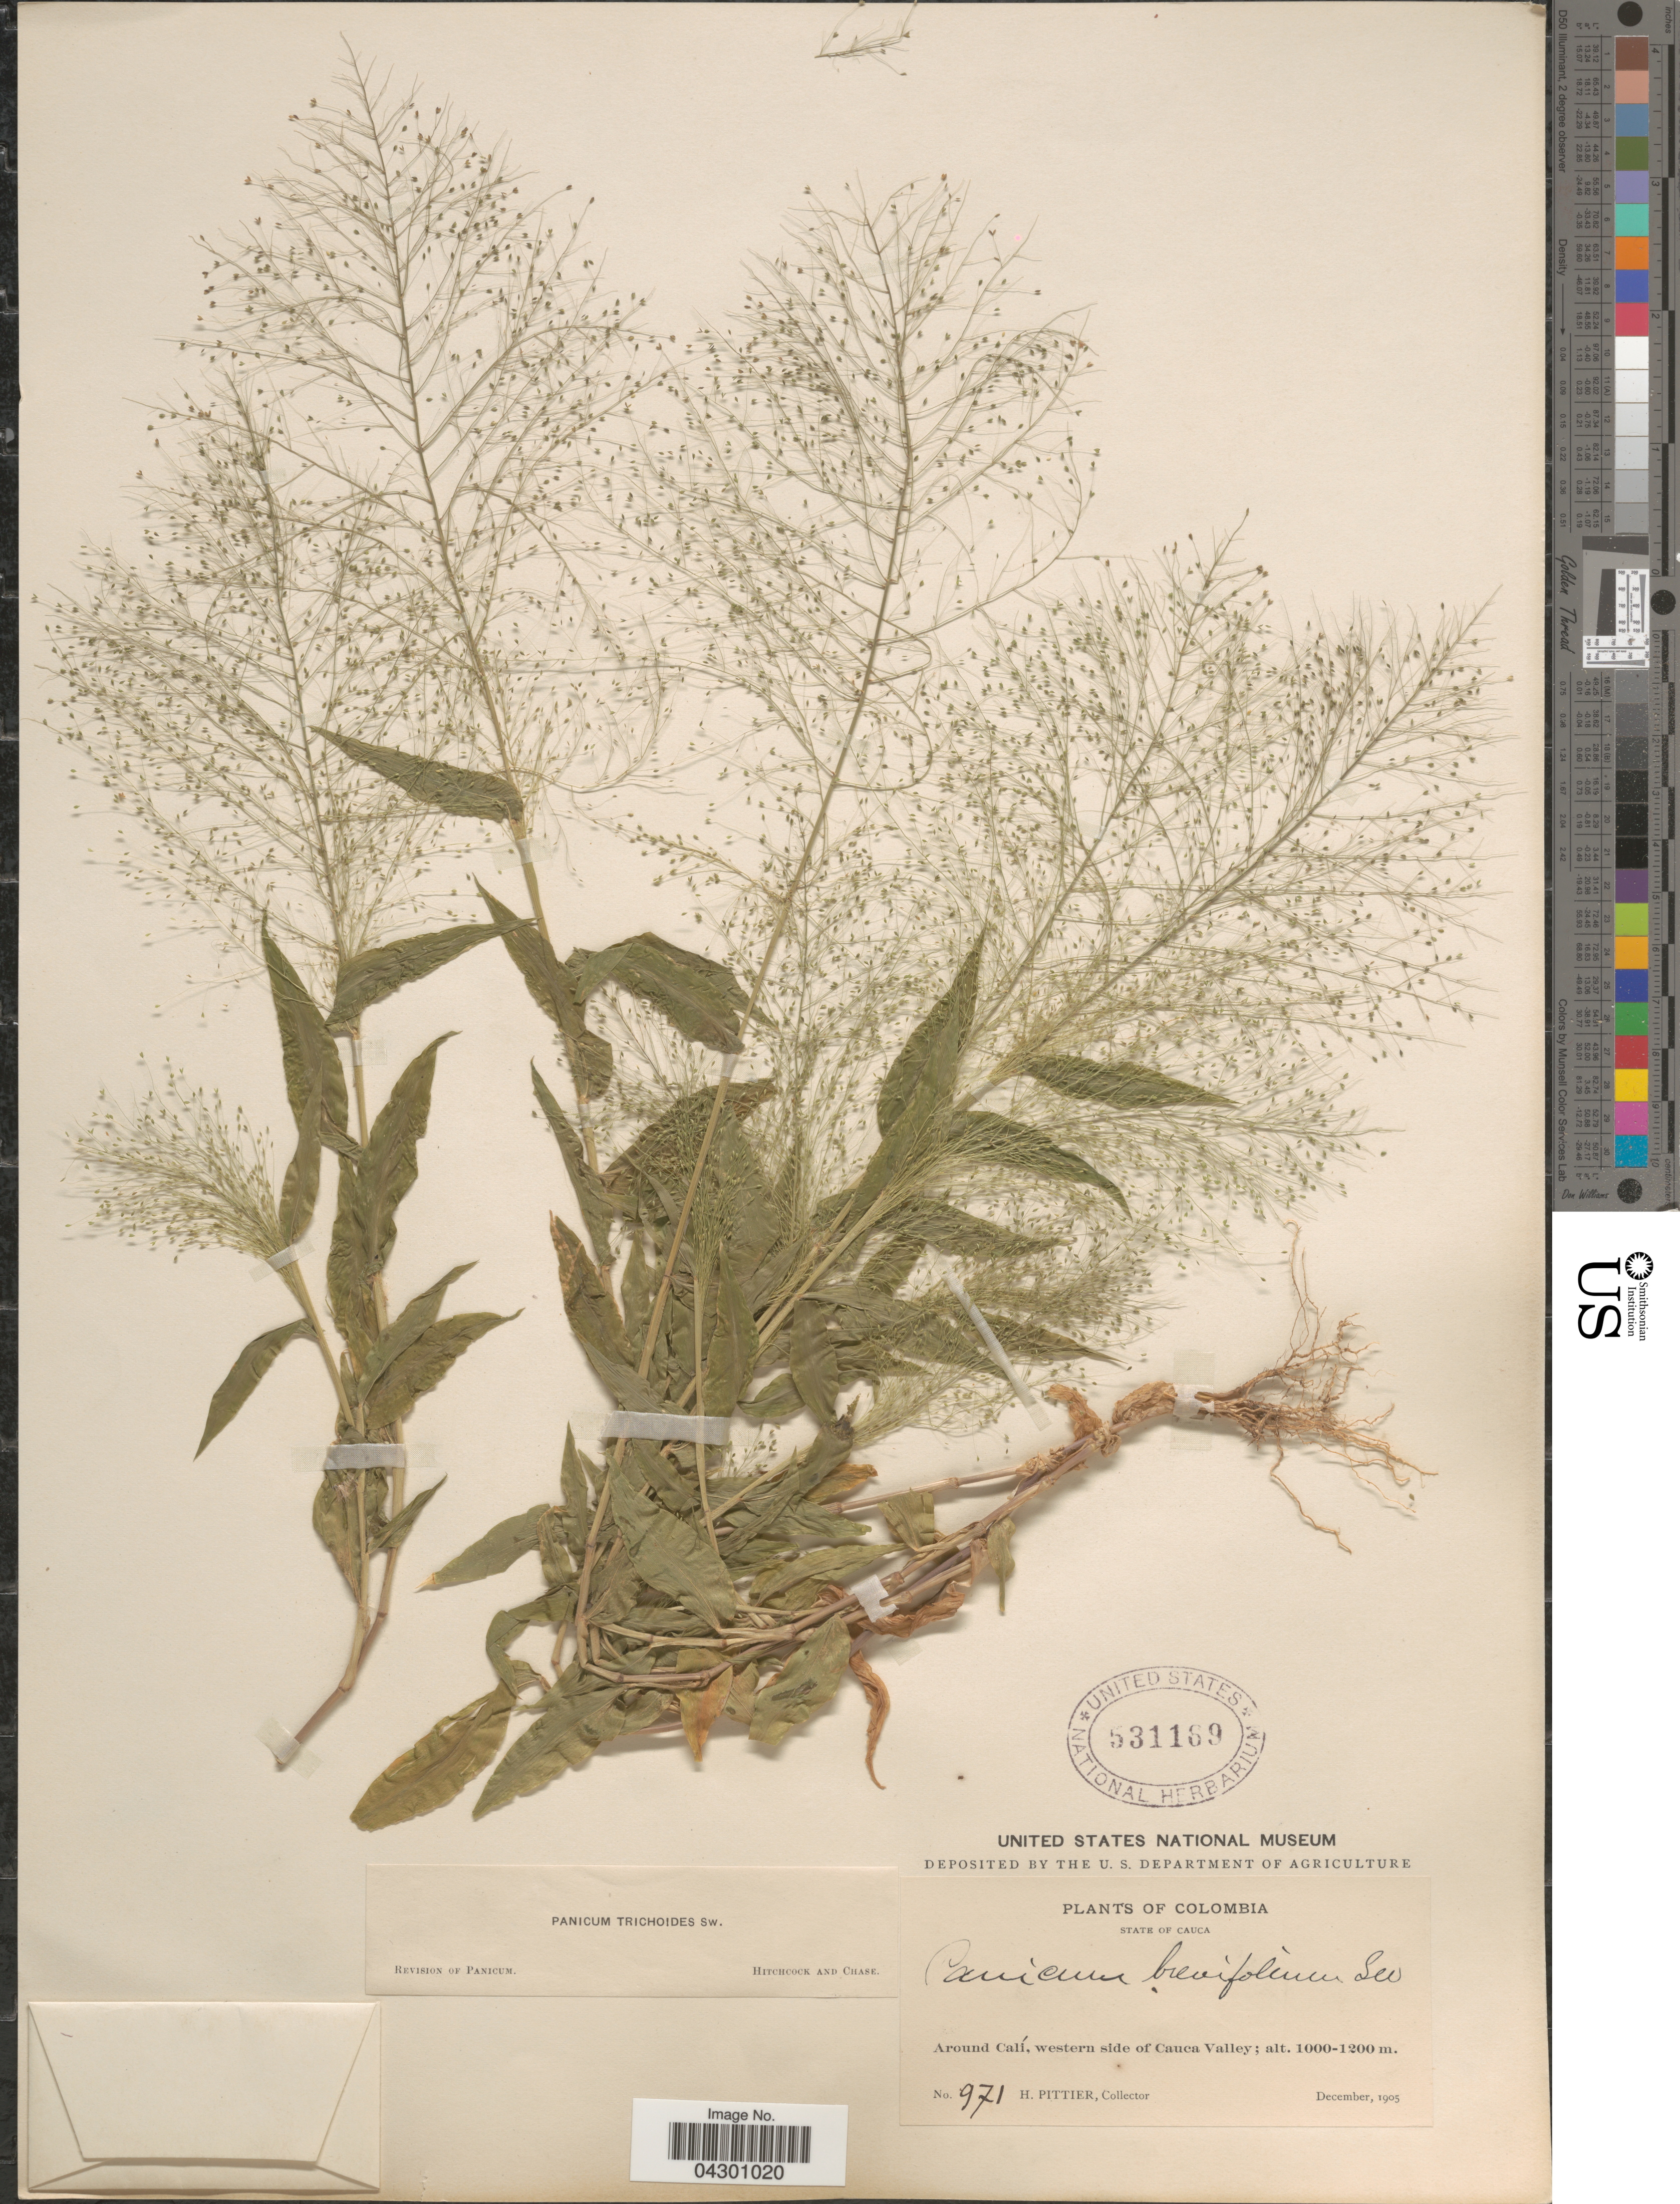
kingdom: Plantae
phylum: Tracheophyta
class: Liliopsida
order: Poales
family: Poaceae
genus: Panicum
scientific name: Panicum trichoides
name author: Sw.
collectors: H. F. Pittier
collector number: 971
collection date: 1905-12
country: Colombia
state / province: Cauca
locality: Around Calí, western side of Cauca Valley.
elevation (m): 1000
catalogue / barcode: US 531169